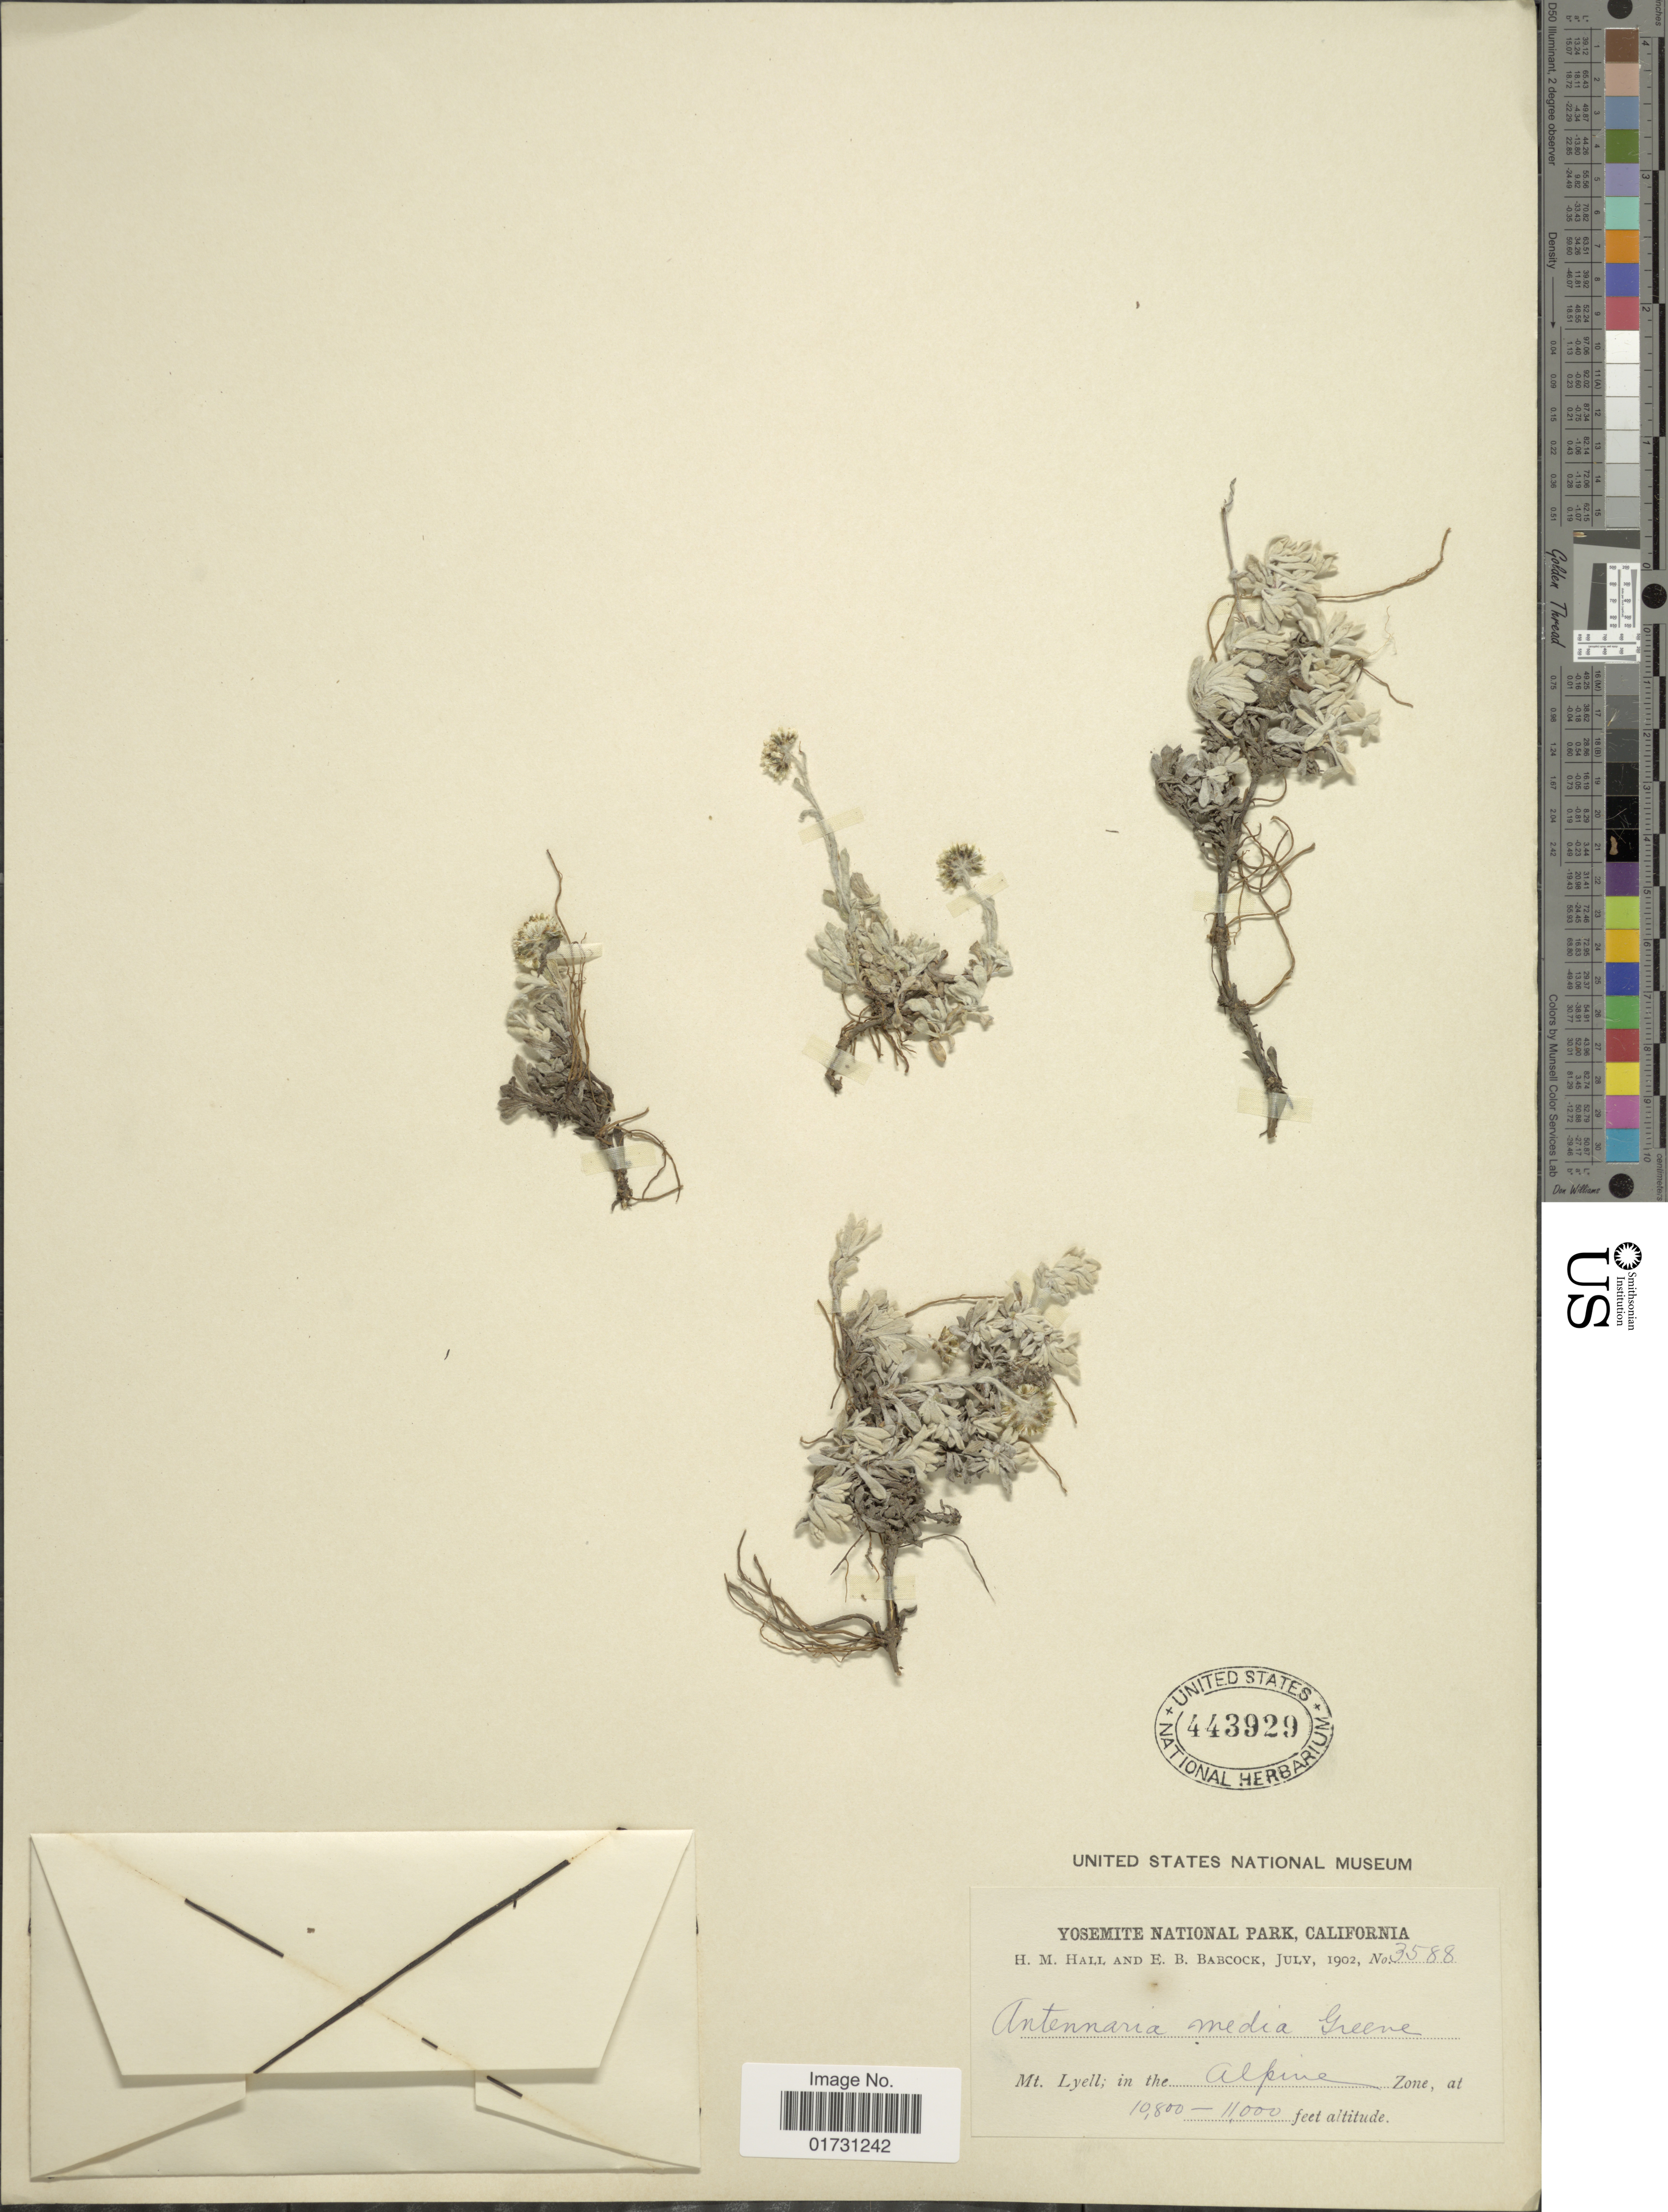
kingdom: Plantae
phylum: Tracheophyta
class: Magnoliopsida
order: Asterales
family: Asteraceae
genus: Antennaria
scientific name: Antennaria media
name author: Greene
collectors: H. M. Hall & E. B. Babcock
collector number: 3588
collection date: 1902-07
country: United States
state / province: California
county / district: Mariposa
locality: Yosemite National Park, Mt Lyell, In the Alpine Zone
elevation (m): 3292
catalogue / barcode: US 443929